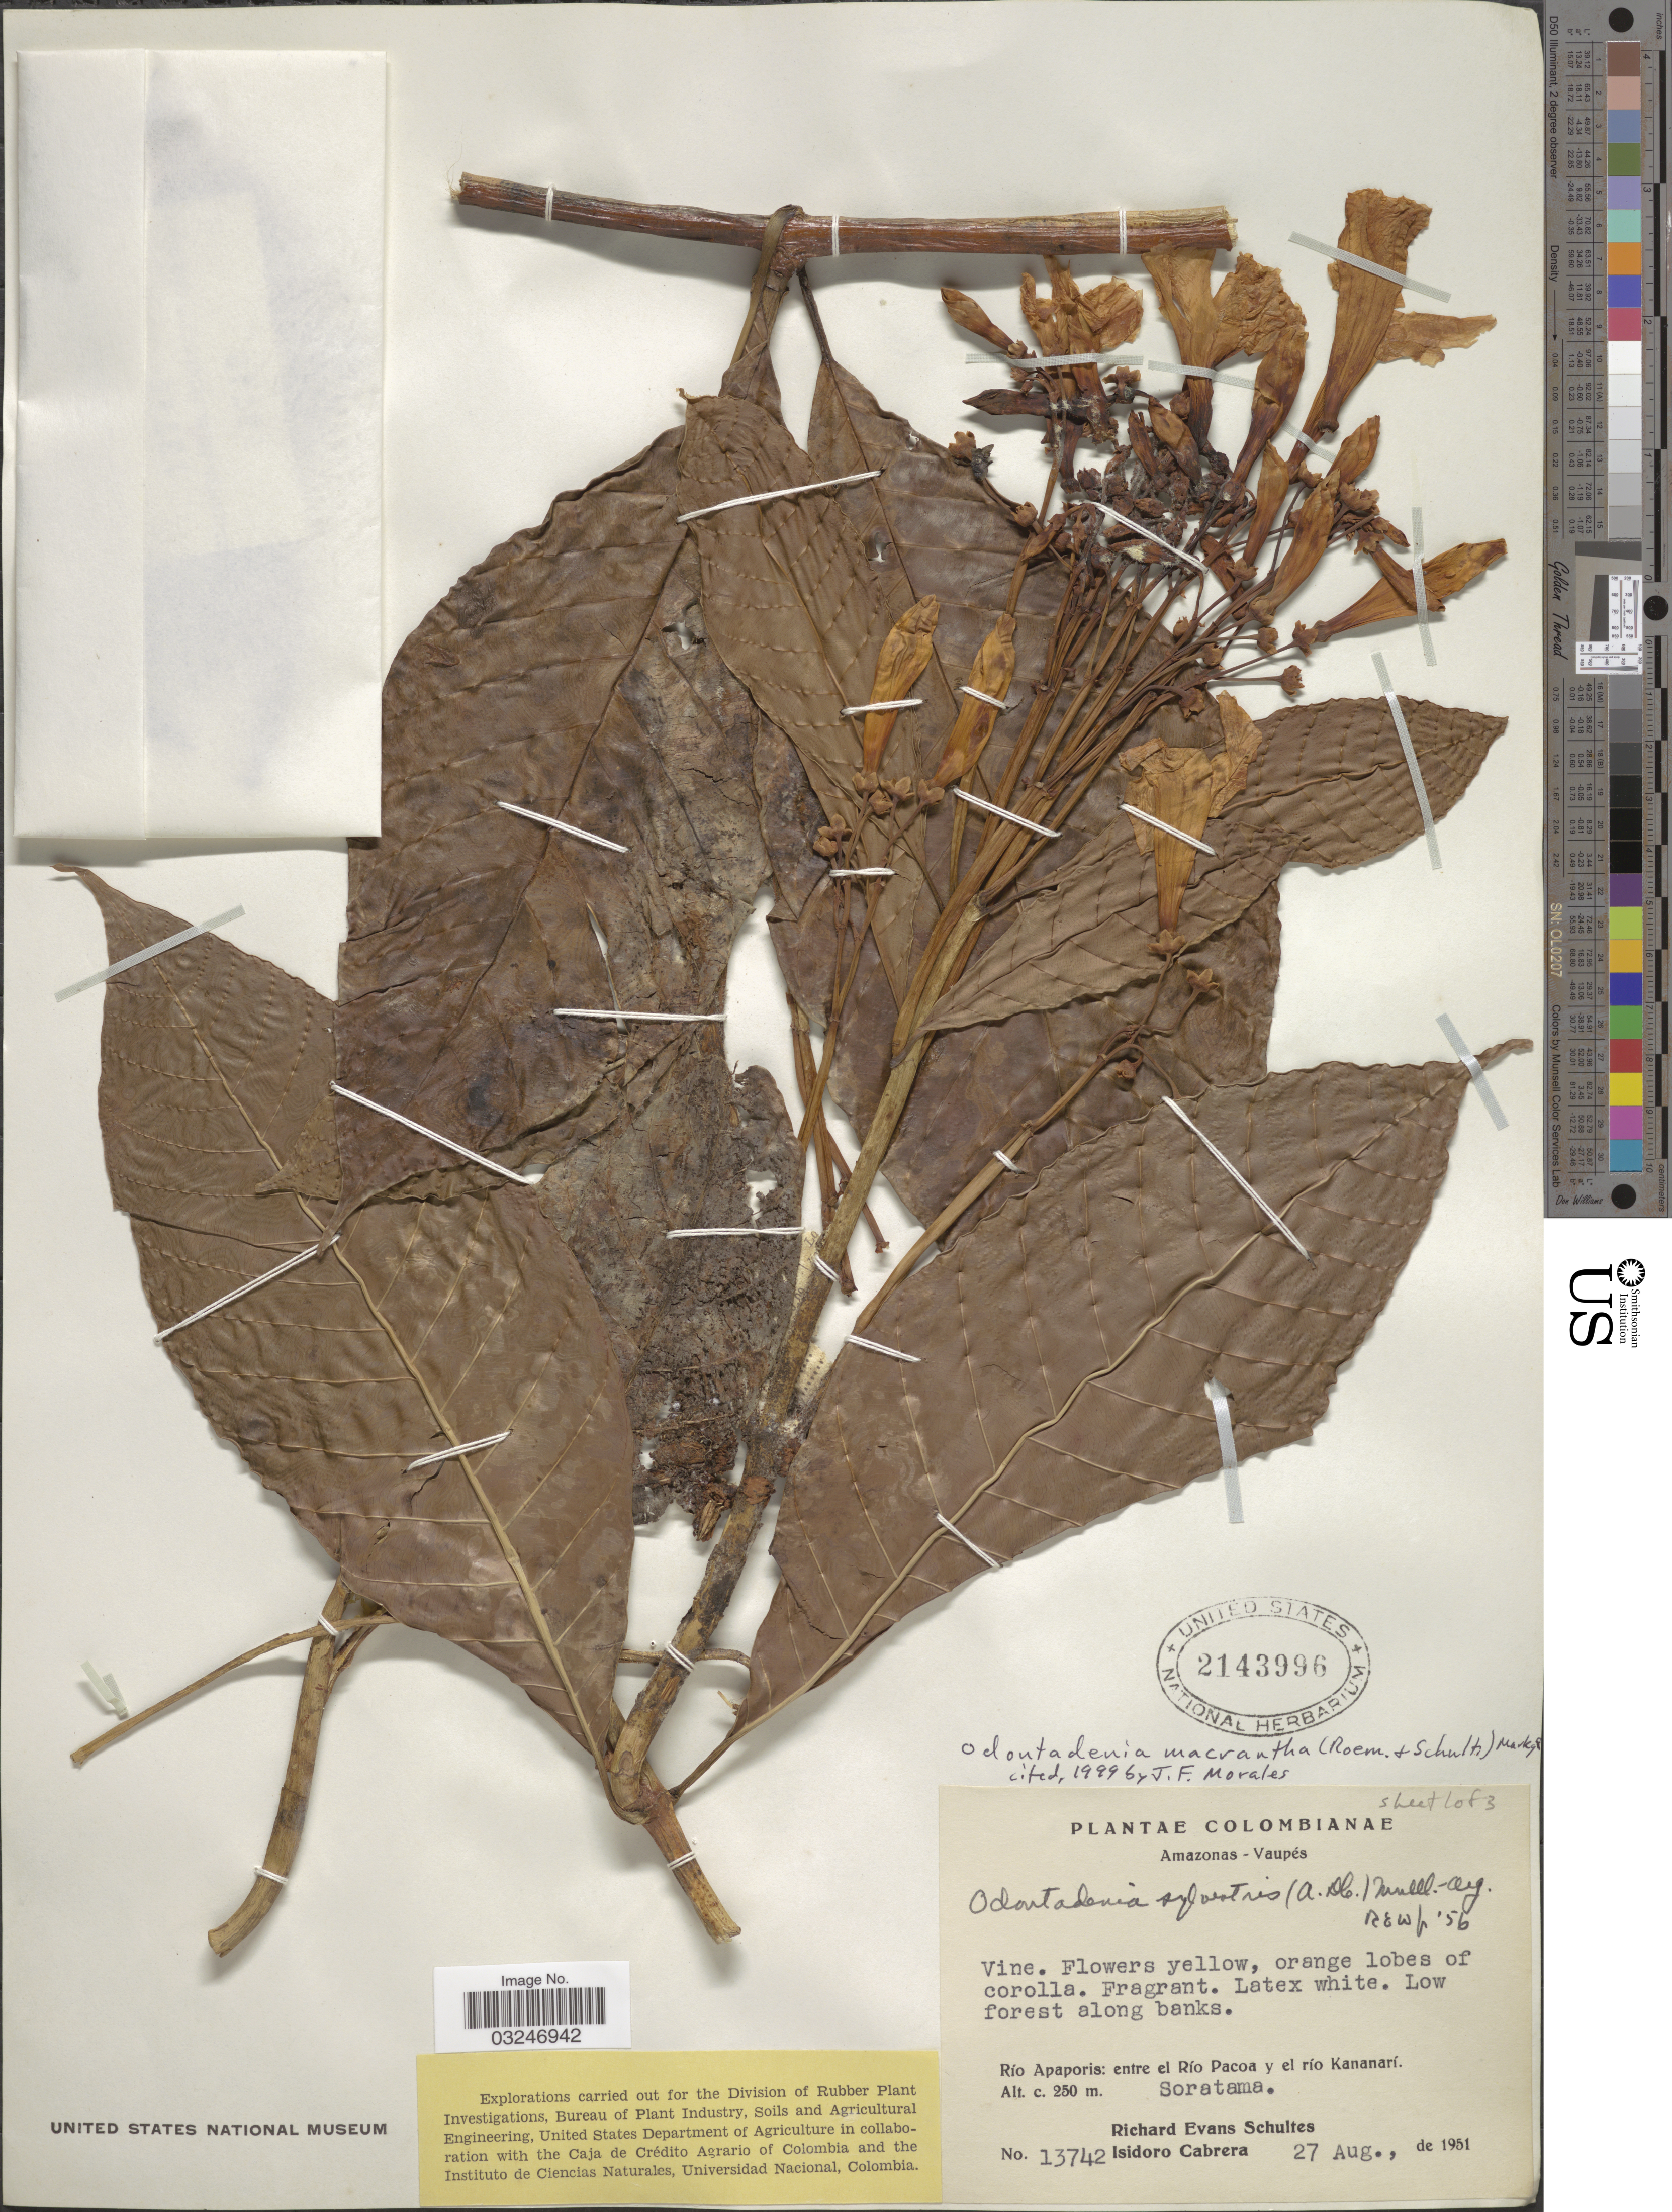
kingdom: Plantae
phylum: Tracheophyta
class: Magnoliopsida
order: Gentianales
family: Apocynaceae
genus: Odontadenia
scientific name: Odontadenia macrantha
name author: (Roem. & Schult.) Markgr.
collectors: R. E. Schultes & I. Cabrera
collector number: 13742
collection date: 1951-08-27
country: Colombia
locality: Amazonas-Vaupés. Río Apaporis: entre el Río Pacoa y el río Kananarí. Soratama.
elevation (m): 250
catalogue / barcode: US 2143996